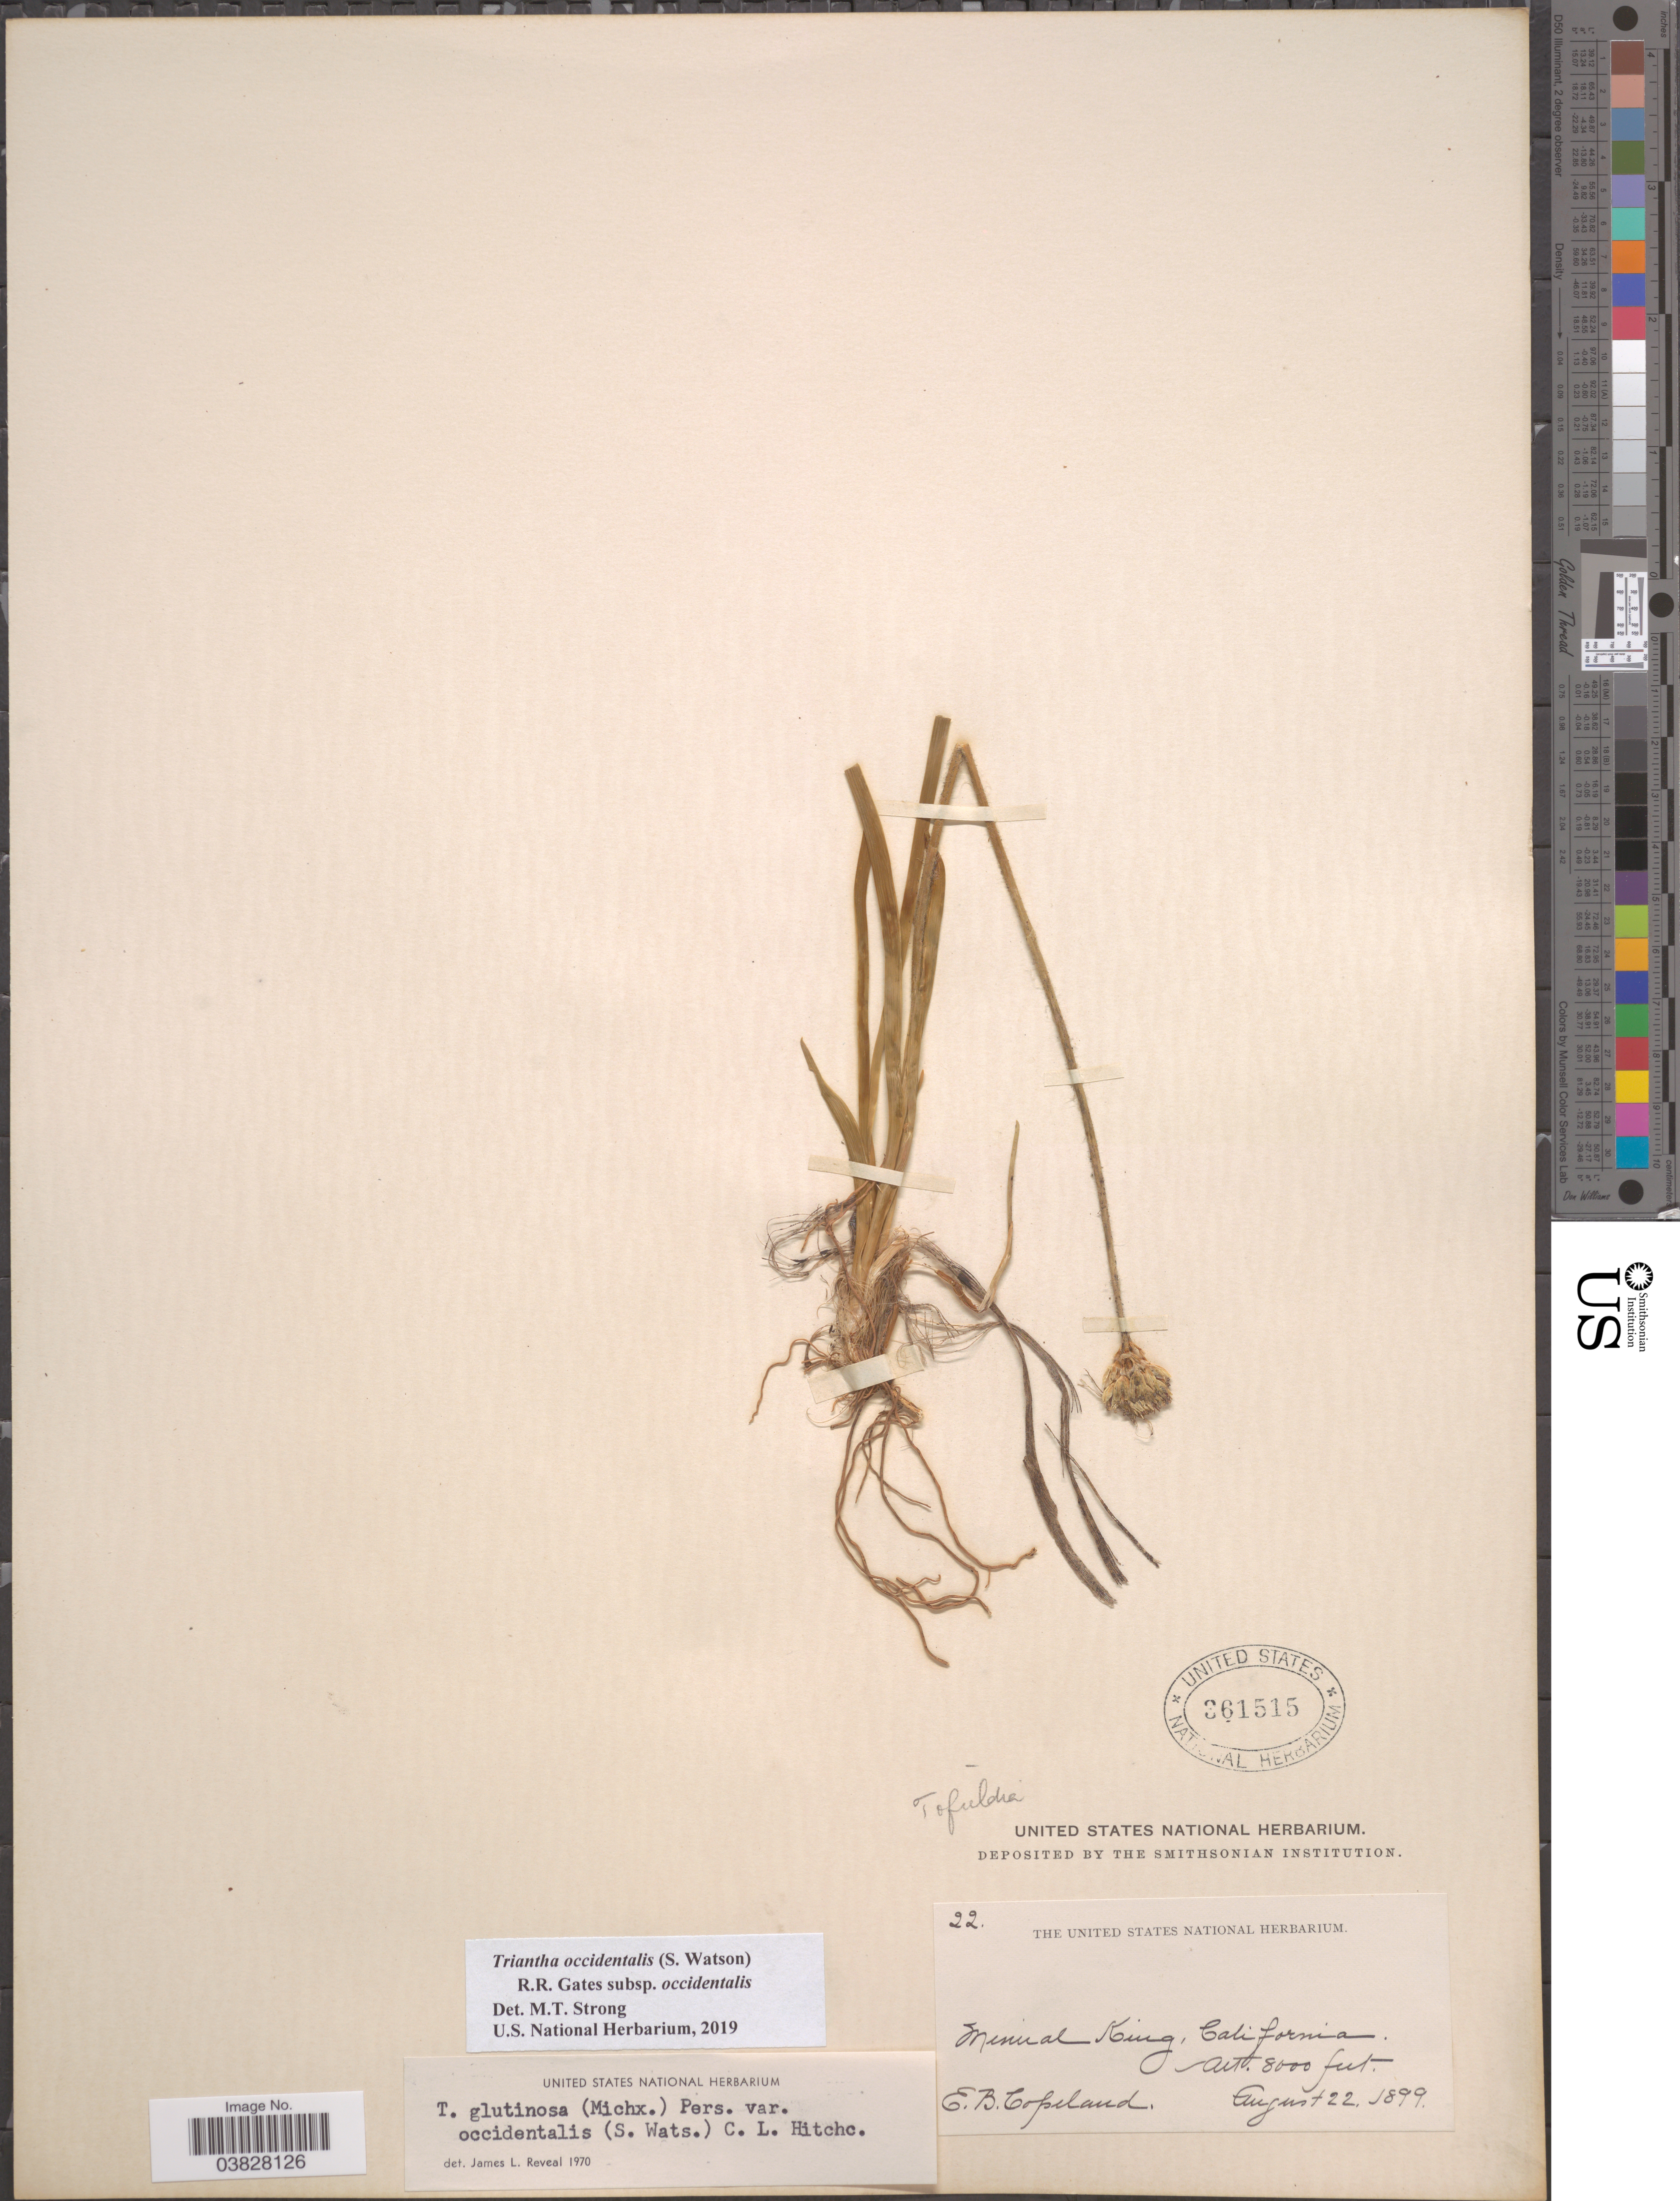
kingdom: Plantae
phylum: Tracheophyta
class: Liliopsida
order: Alismatales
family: Tofieldiaceae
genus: Triantha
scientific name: Triantha occidentalis subsp. occidentalis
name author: (S. Watson) R.R. Gates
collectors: E. B. Copeland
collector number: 22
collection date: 1899-08-22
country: United States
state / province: California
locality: Mineral King.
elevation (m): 2438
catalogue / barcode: US 361515